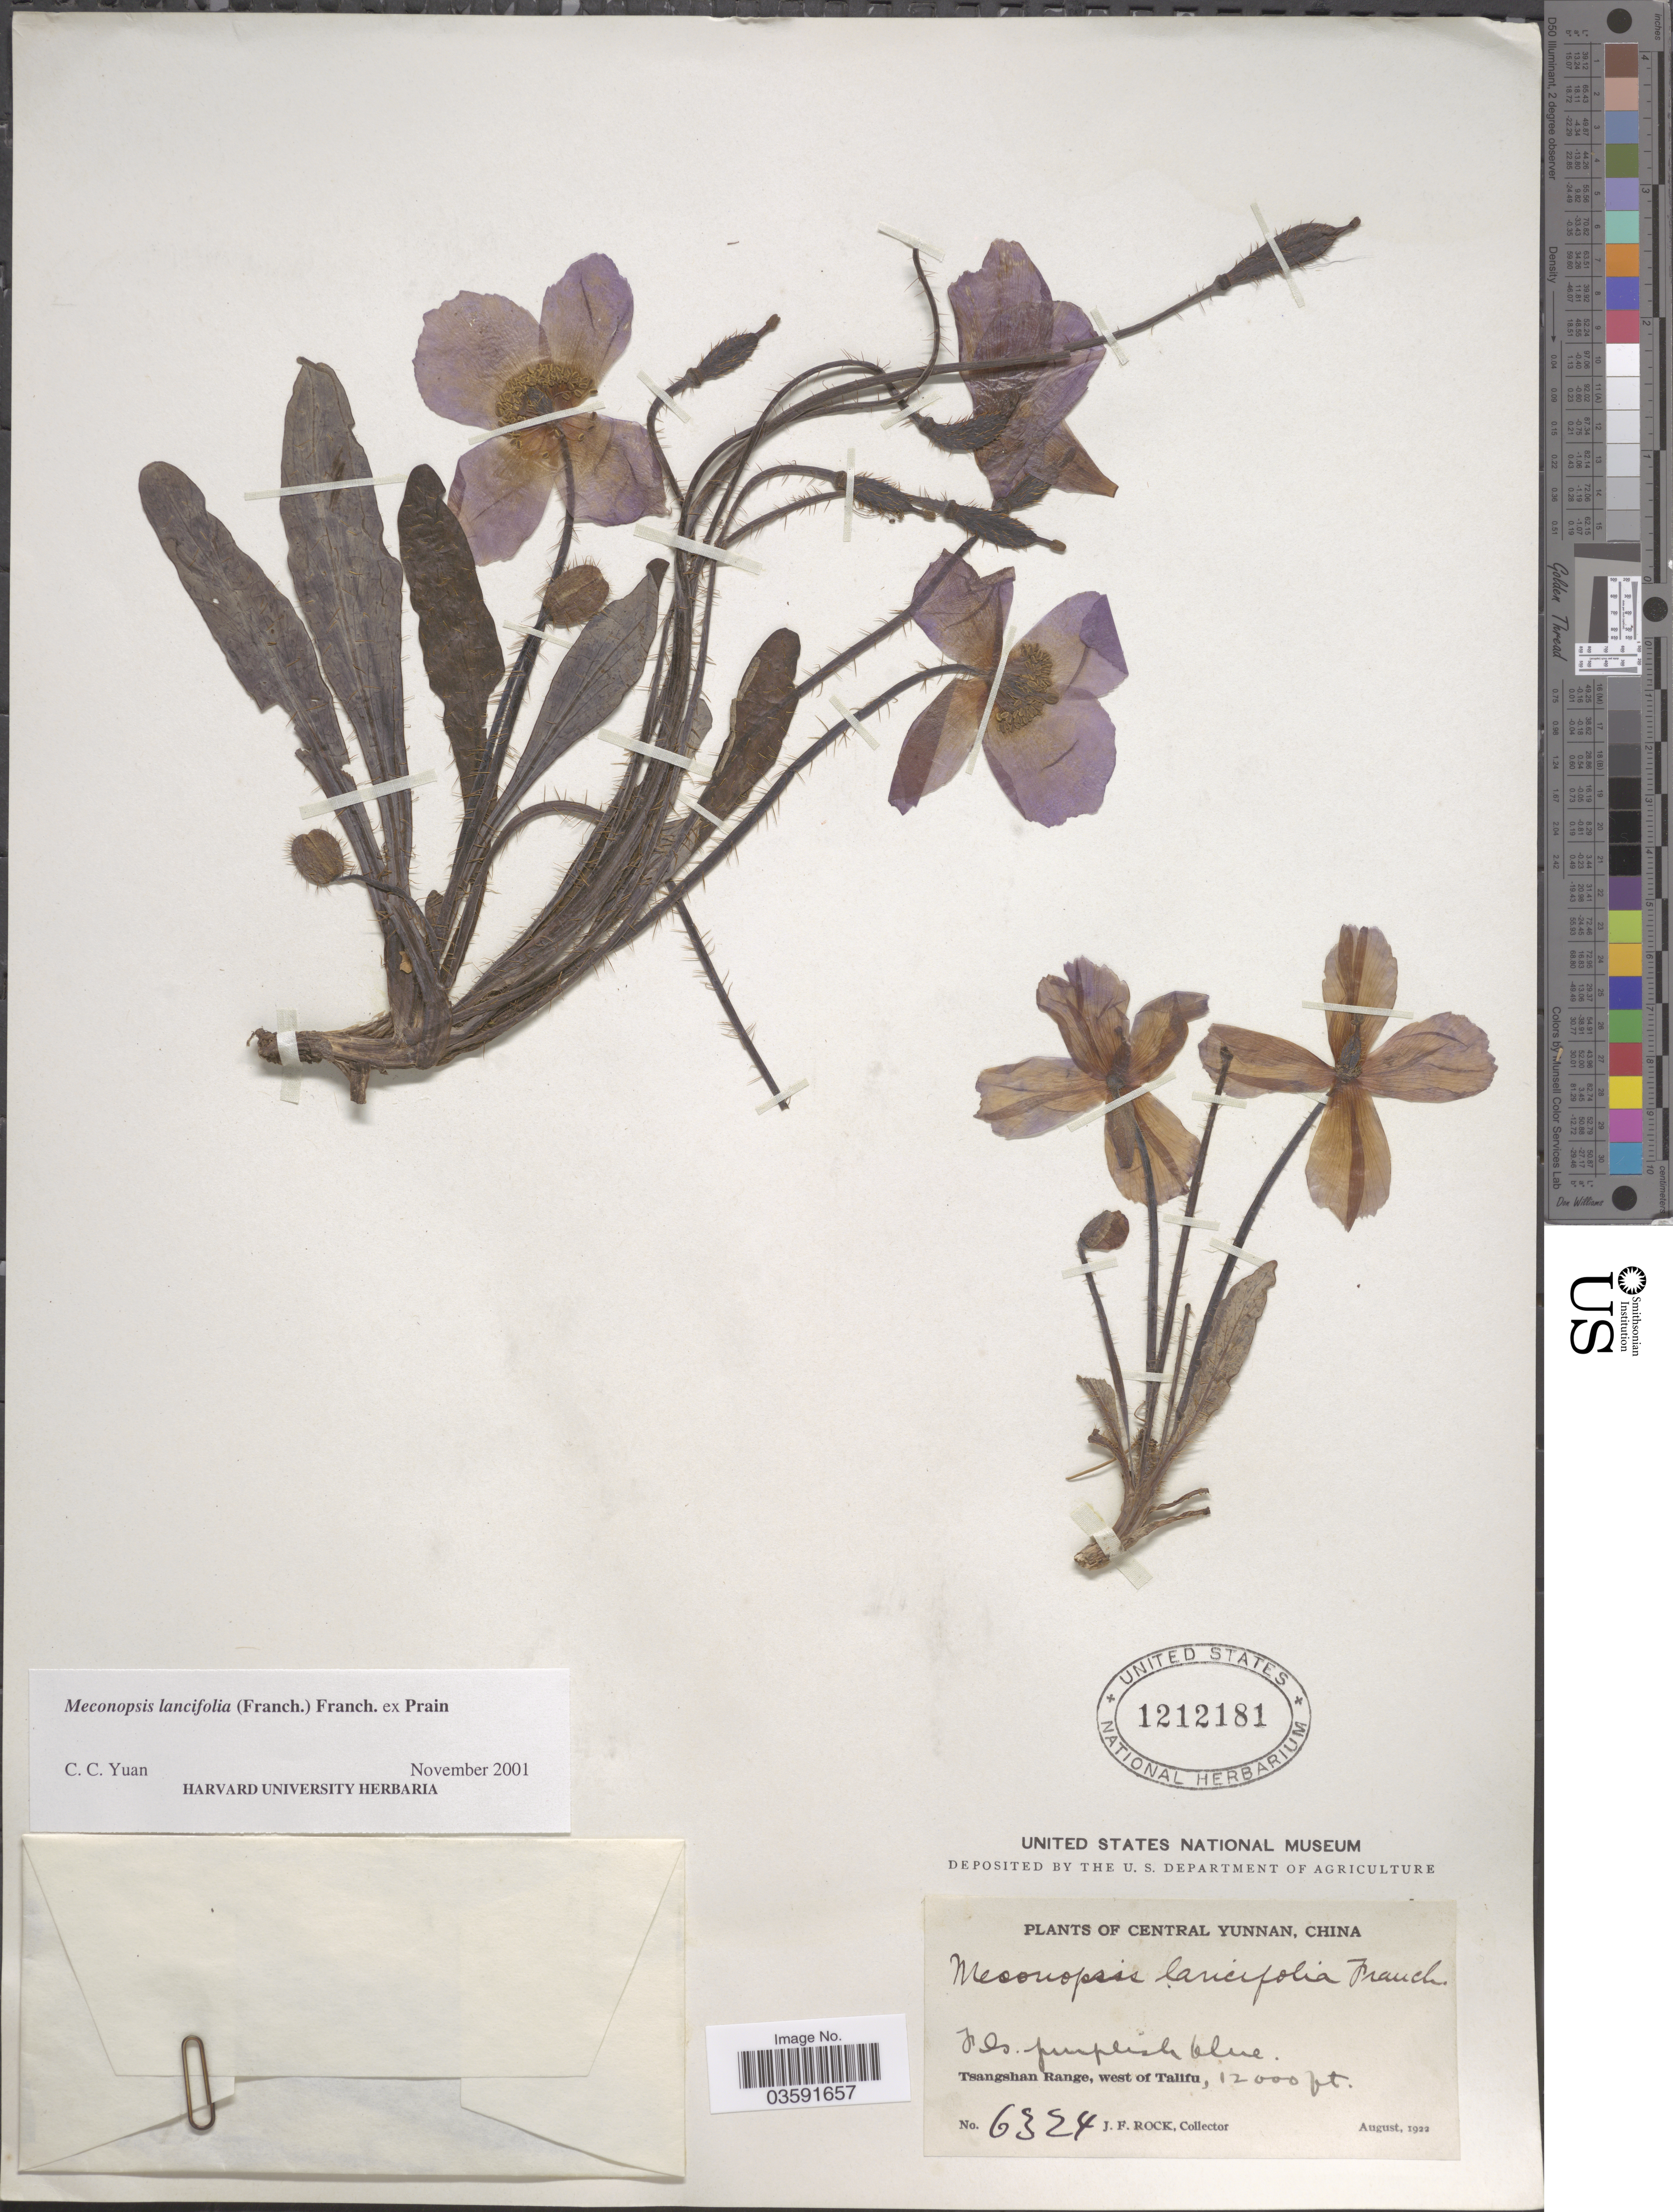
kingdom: Plantae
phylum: Tracheophyta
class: Magnoliopsida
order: Ranunculales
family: Papaveraceae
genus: Meconopsis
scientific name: Meconopsis lancifolia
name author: Franch. ex Prain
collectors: J. Rock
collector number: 6324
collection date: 1922-08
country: China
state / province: Yunnan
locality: Central Yunnan. Tsangshan Range, west of Talifu.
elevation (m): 3658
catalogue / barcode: US 1212181